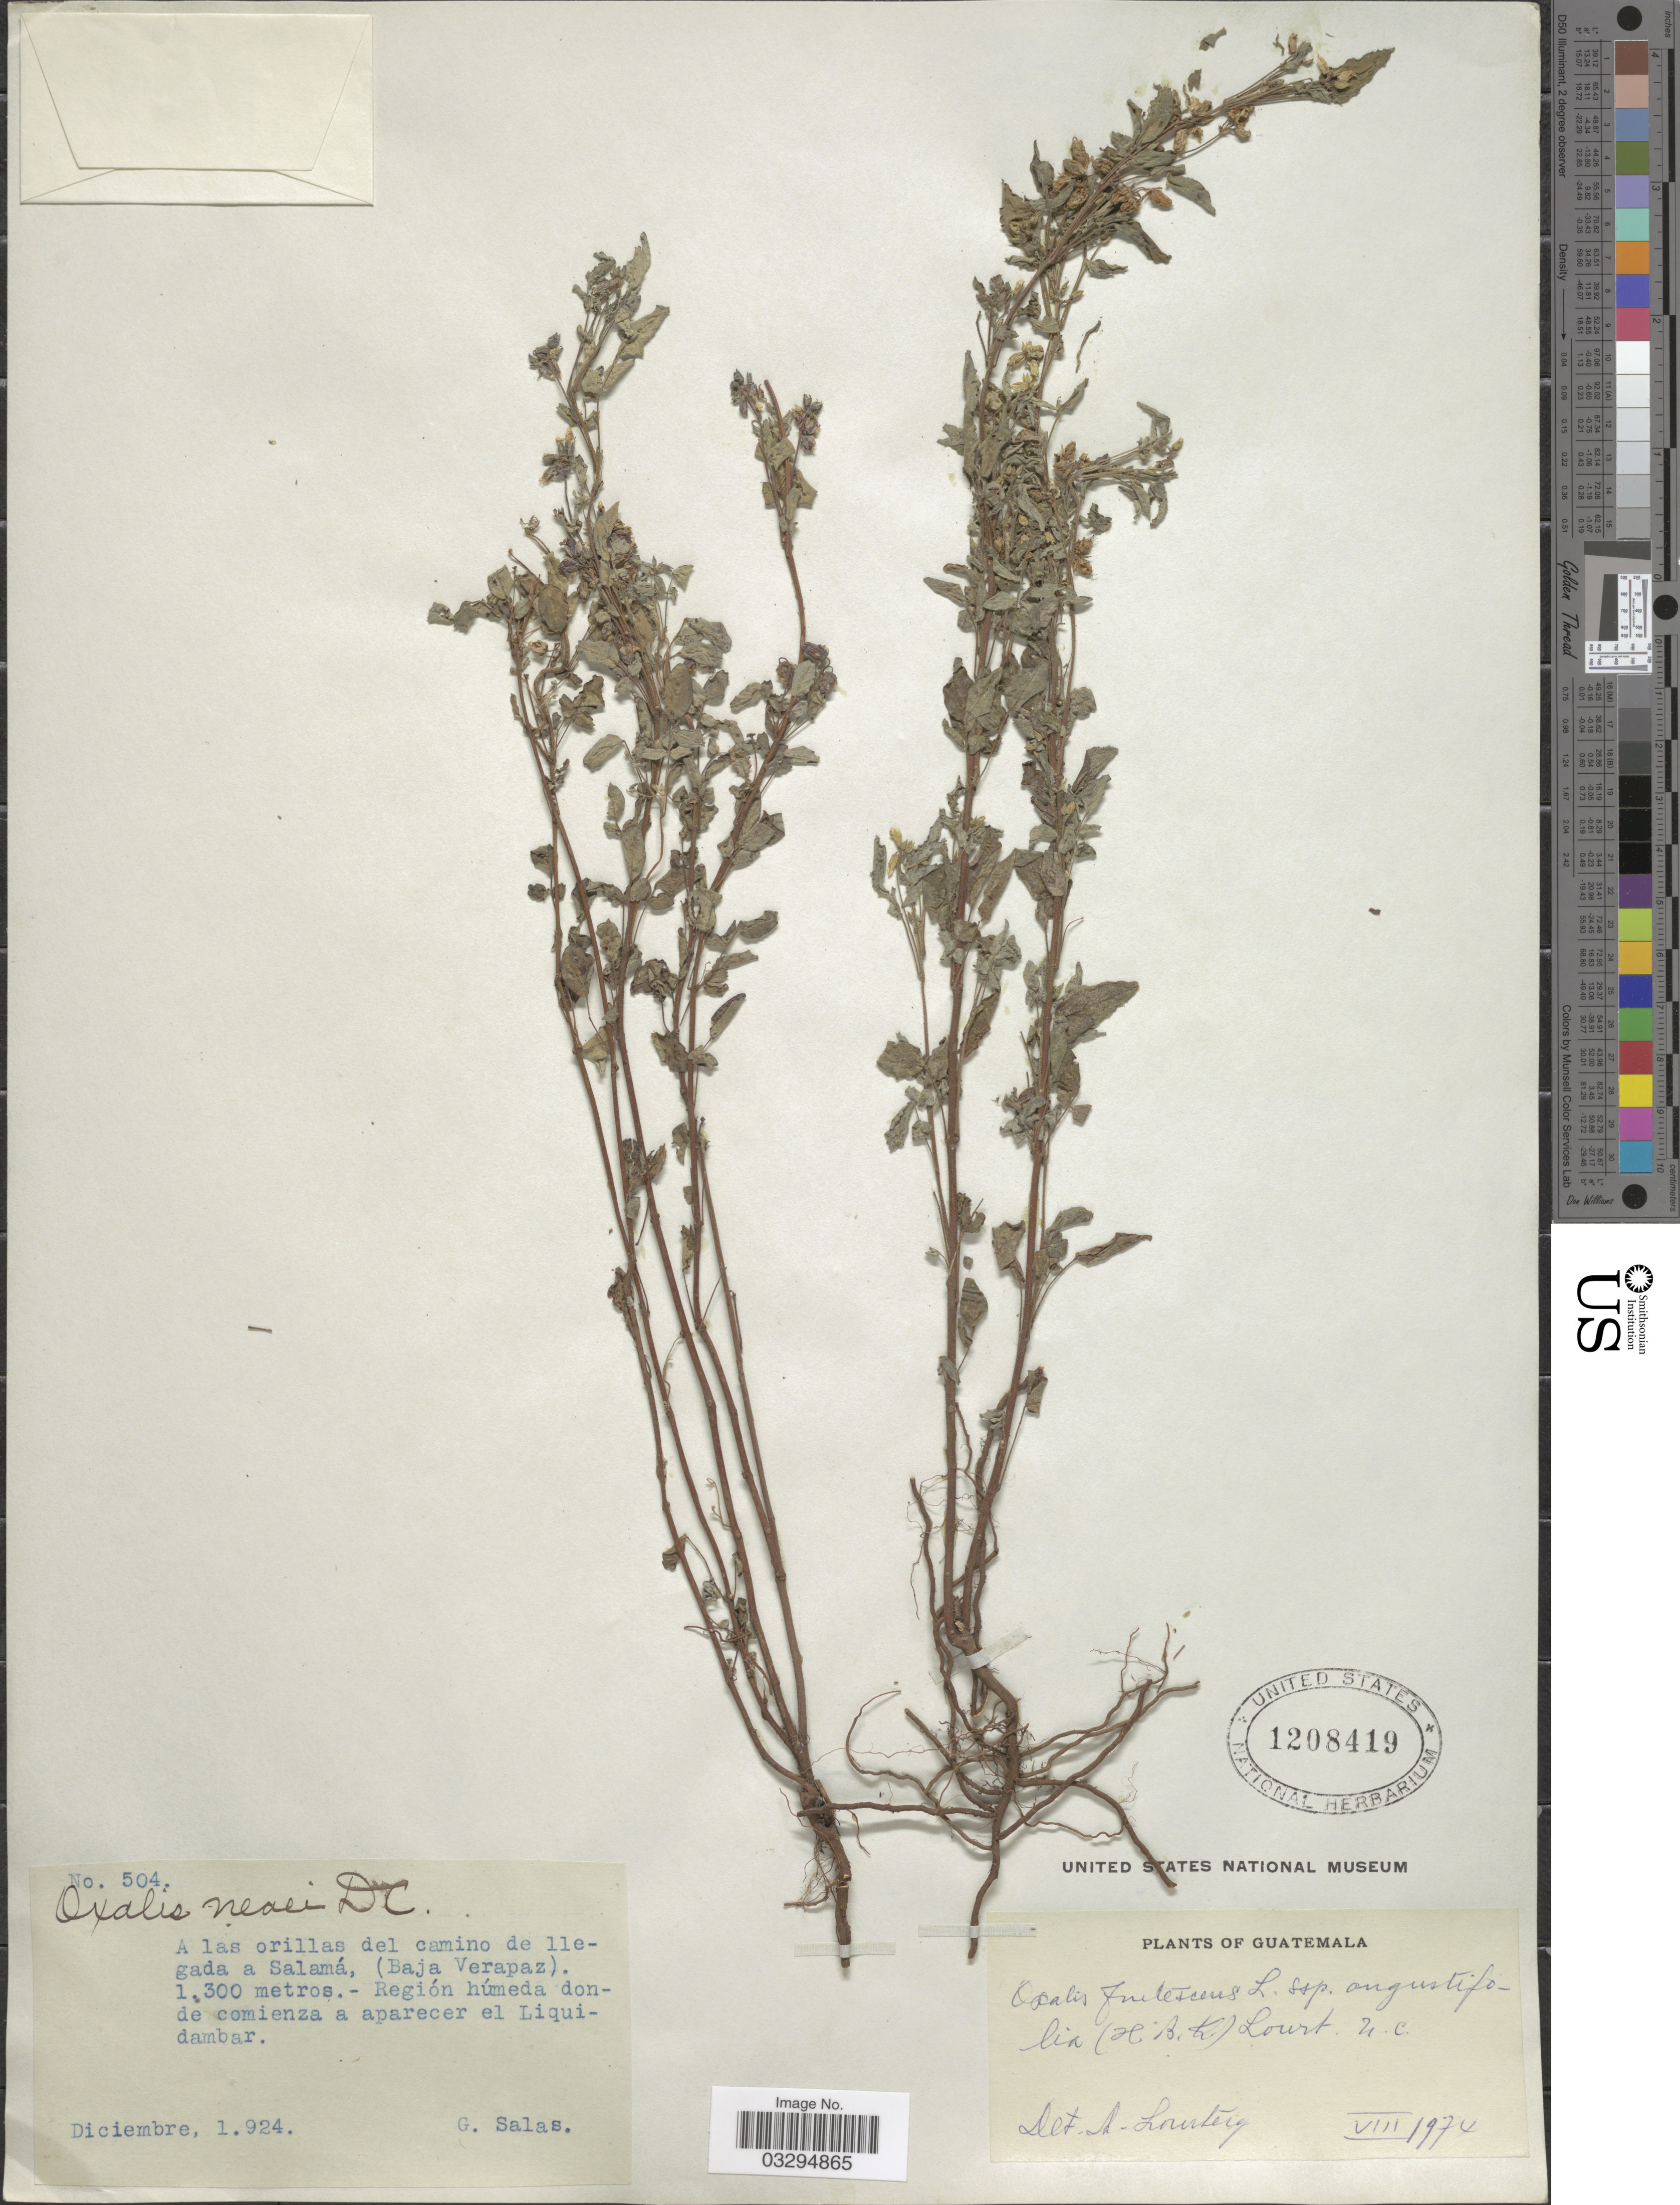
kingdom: Plantae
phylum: Tracheophyta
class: Magnoliopsida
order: Oxalidales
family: Oxalidaceae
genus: Oxalis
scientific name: Oxalis frutescens subsp. angustifolia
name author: (Kunth) Lourteig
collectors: G. Salas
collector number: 504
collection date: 1924-12-01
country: Guatemala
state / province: Baja Verapaz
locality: A las orillas del camino de llegada a Salamá.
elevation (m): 1300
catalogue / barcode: US 1208419